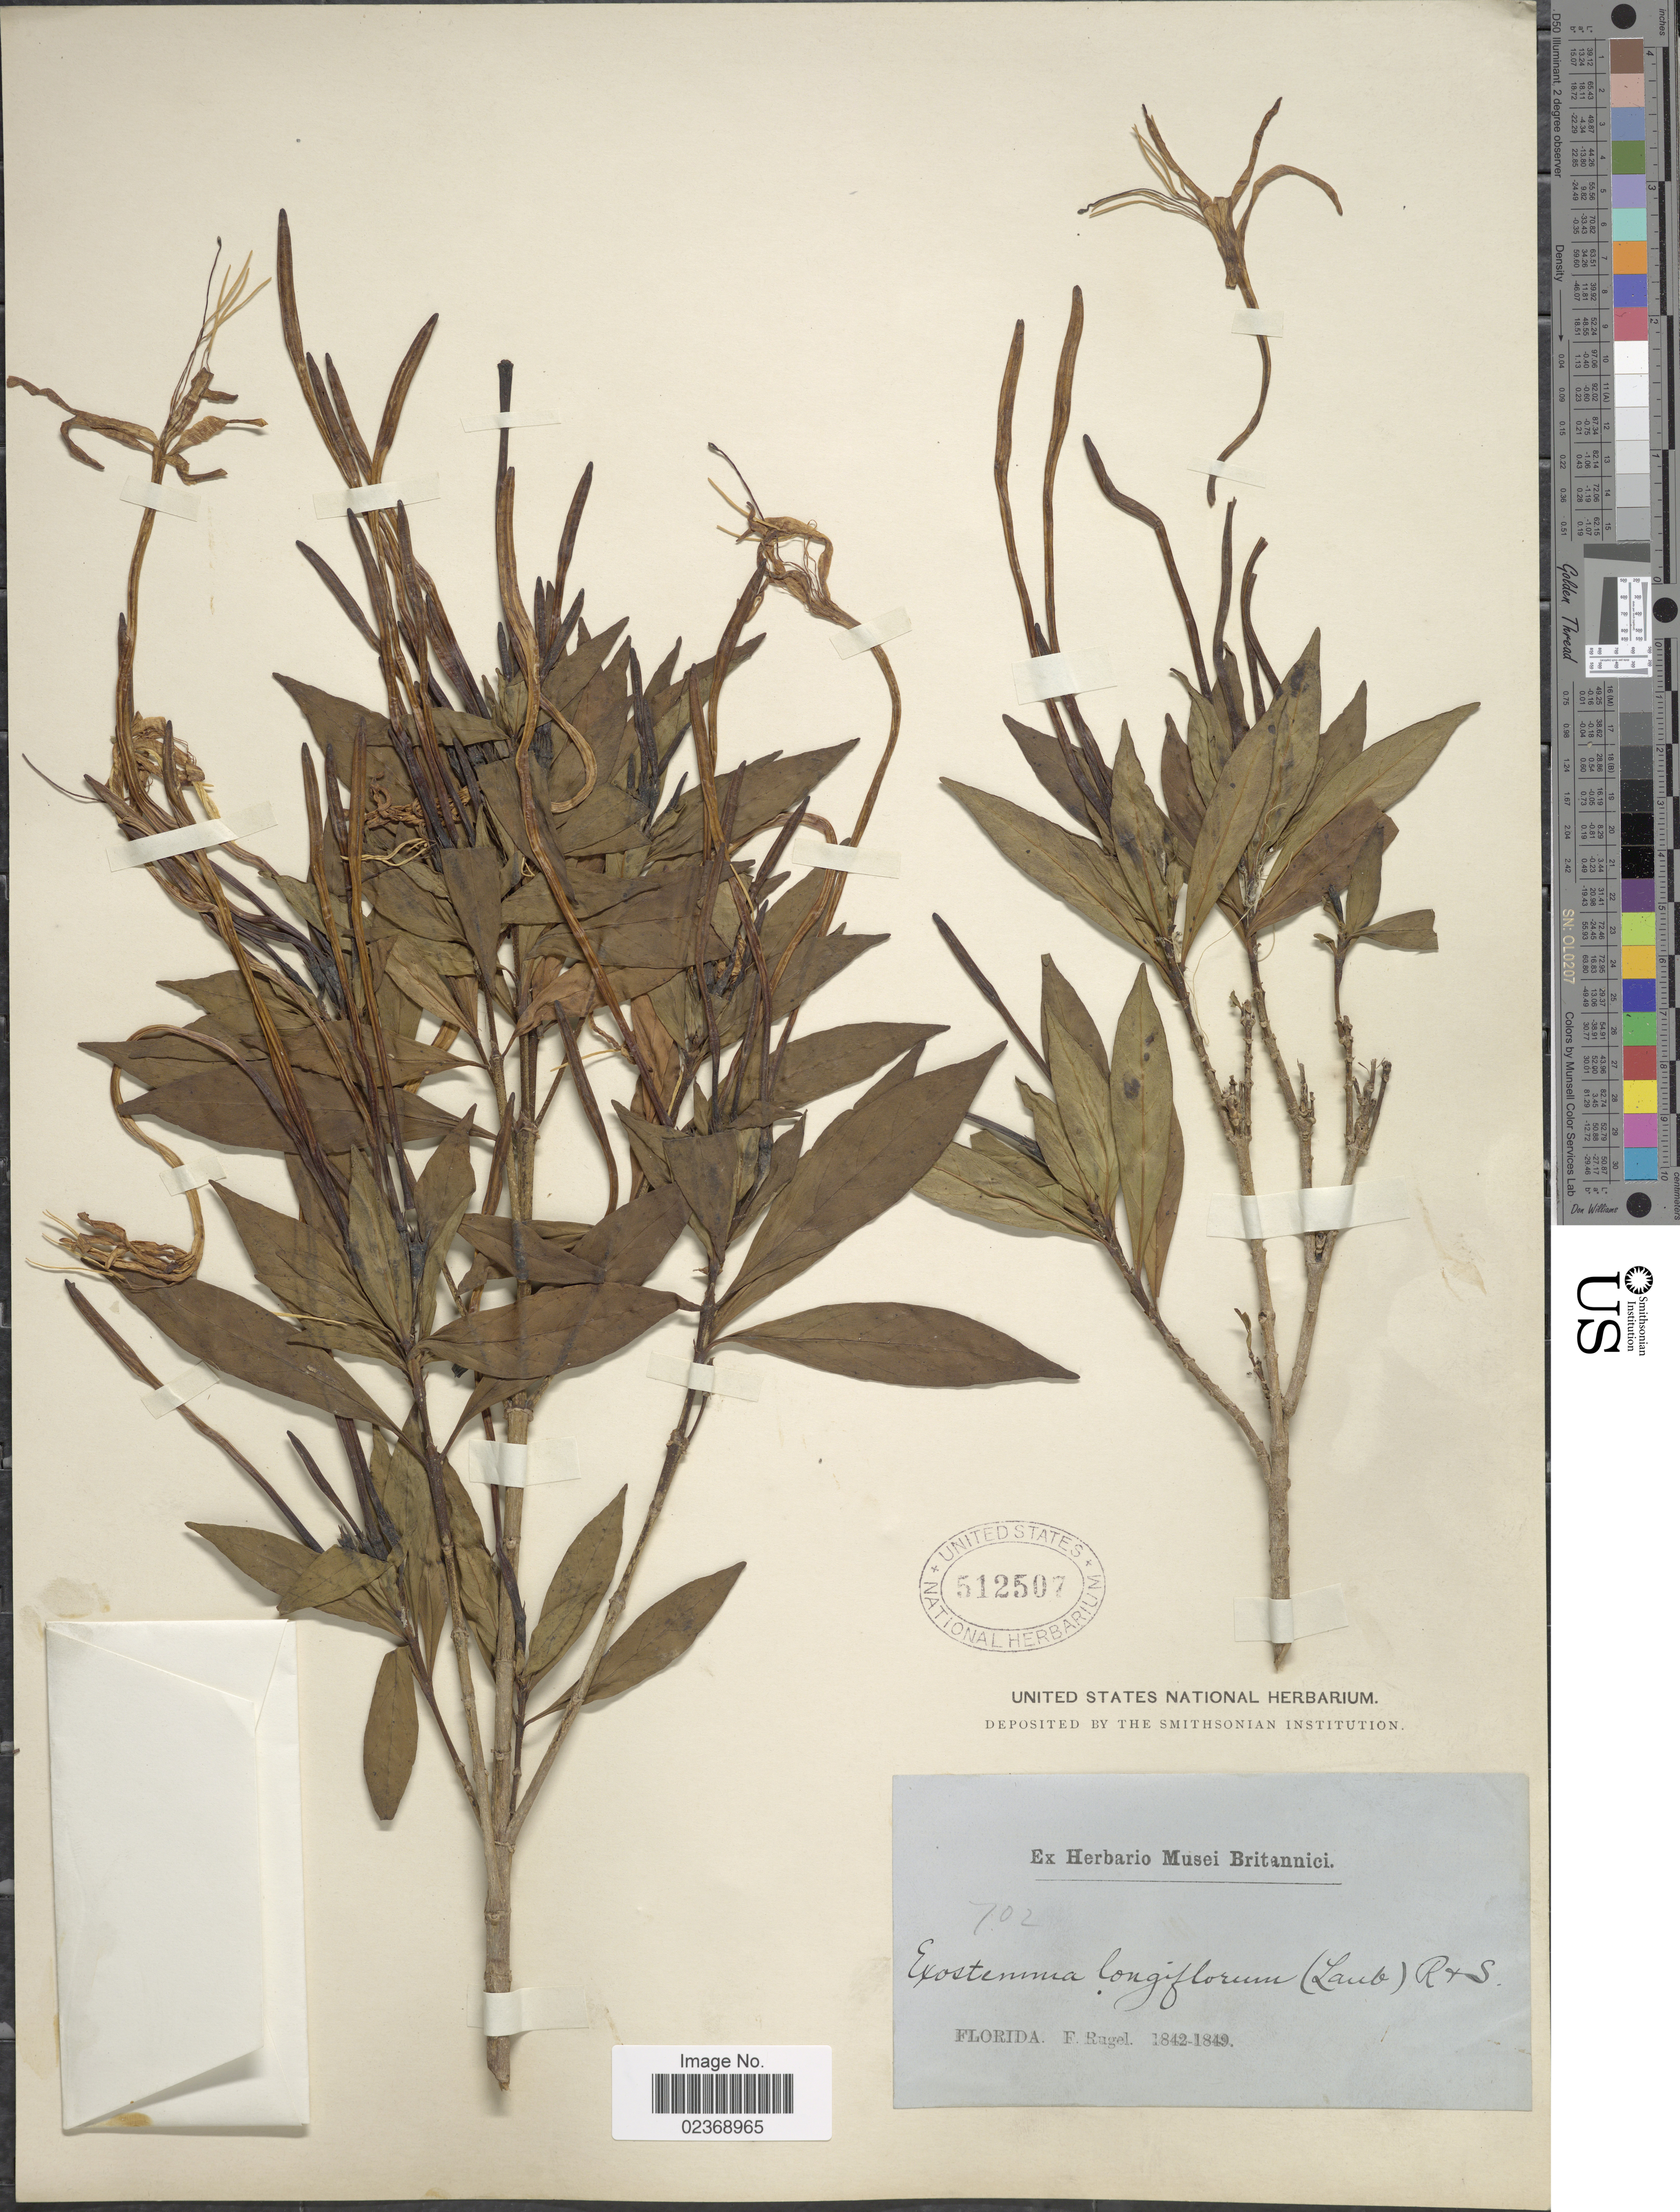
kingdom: Plantae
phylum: Tracheophyta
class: Magnoliopsida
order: Gentianales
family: Rubiaceae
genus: Exostema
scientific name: Exostema caribaeum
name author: (Jacq.) Roem. & Schult.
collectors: F. Rugel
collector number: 702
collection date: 1842/1849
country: United States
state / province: Florida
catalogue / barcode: US 512507